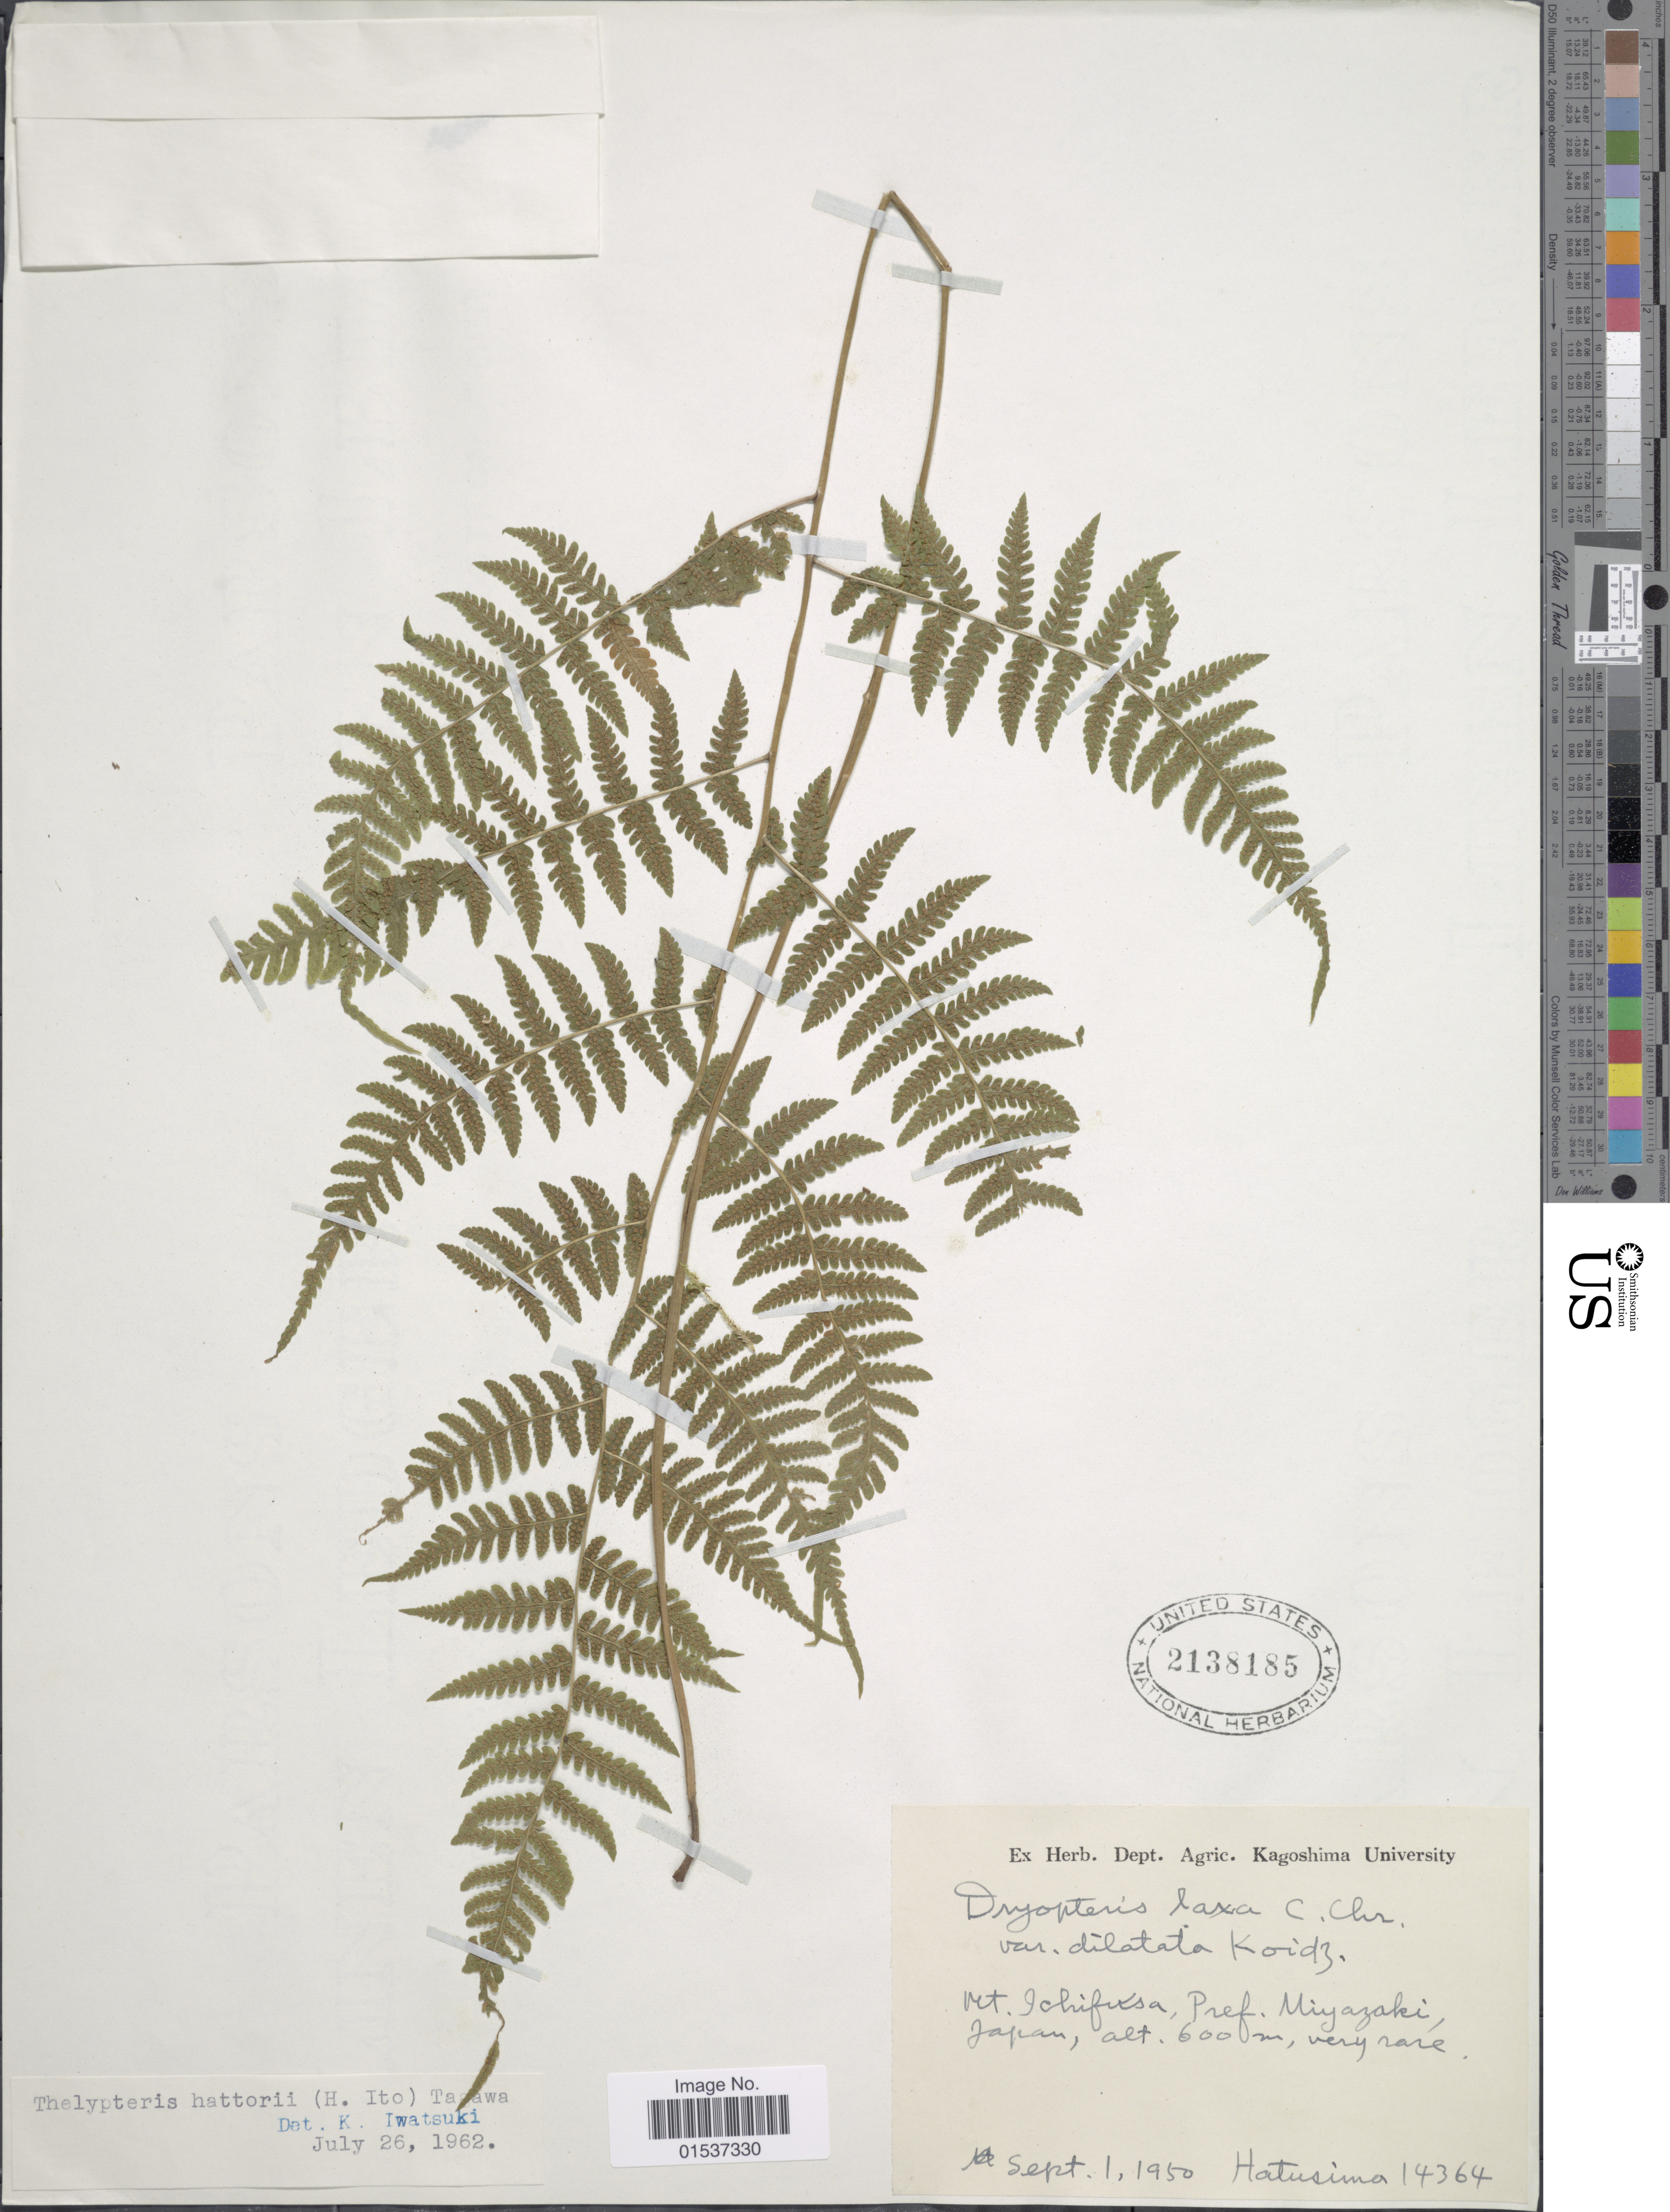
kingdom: Plantae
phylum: Tracheophyta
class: Polypodiopsida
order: Polypodiales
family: Thelypteridaceae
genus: Metathelypteris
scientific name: Metathelypteris hattorii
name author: (H. Itô) Ching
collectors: -. Hatusima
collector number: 14364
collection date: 1950-09-01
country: Japan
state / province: Miyazaki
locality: Mt. Ichifusa, Pref. Miyazaki, Japan.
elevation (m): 600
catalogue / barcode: US 2138185